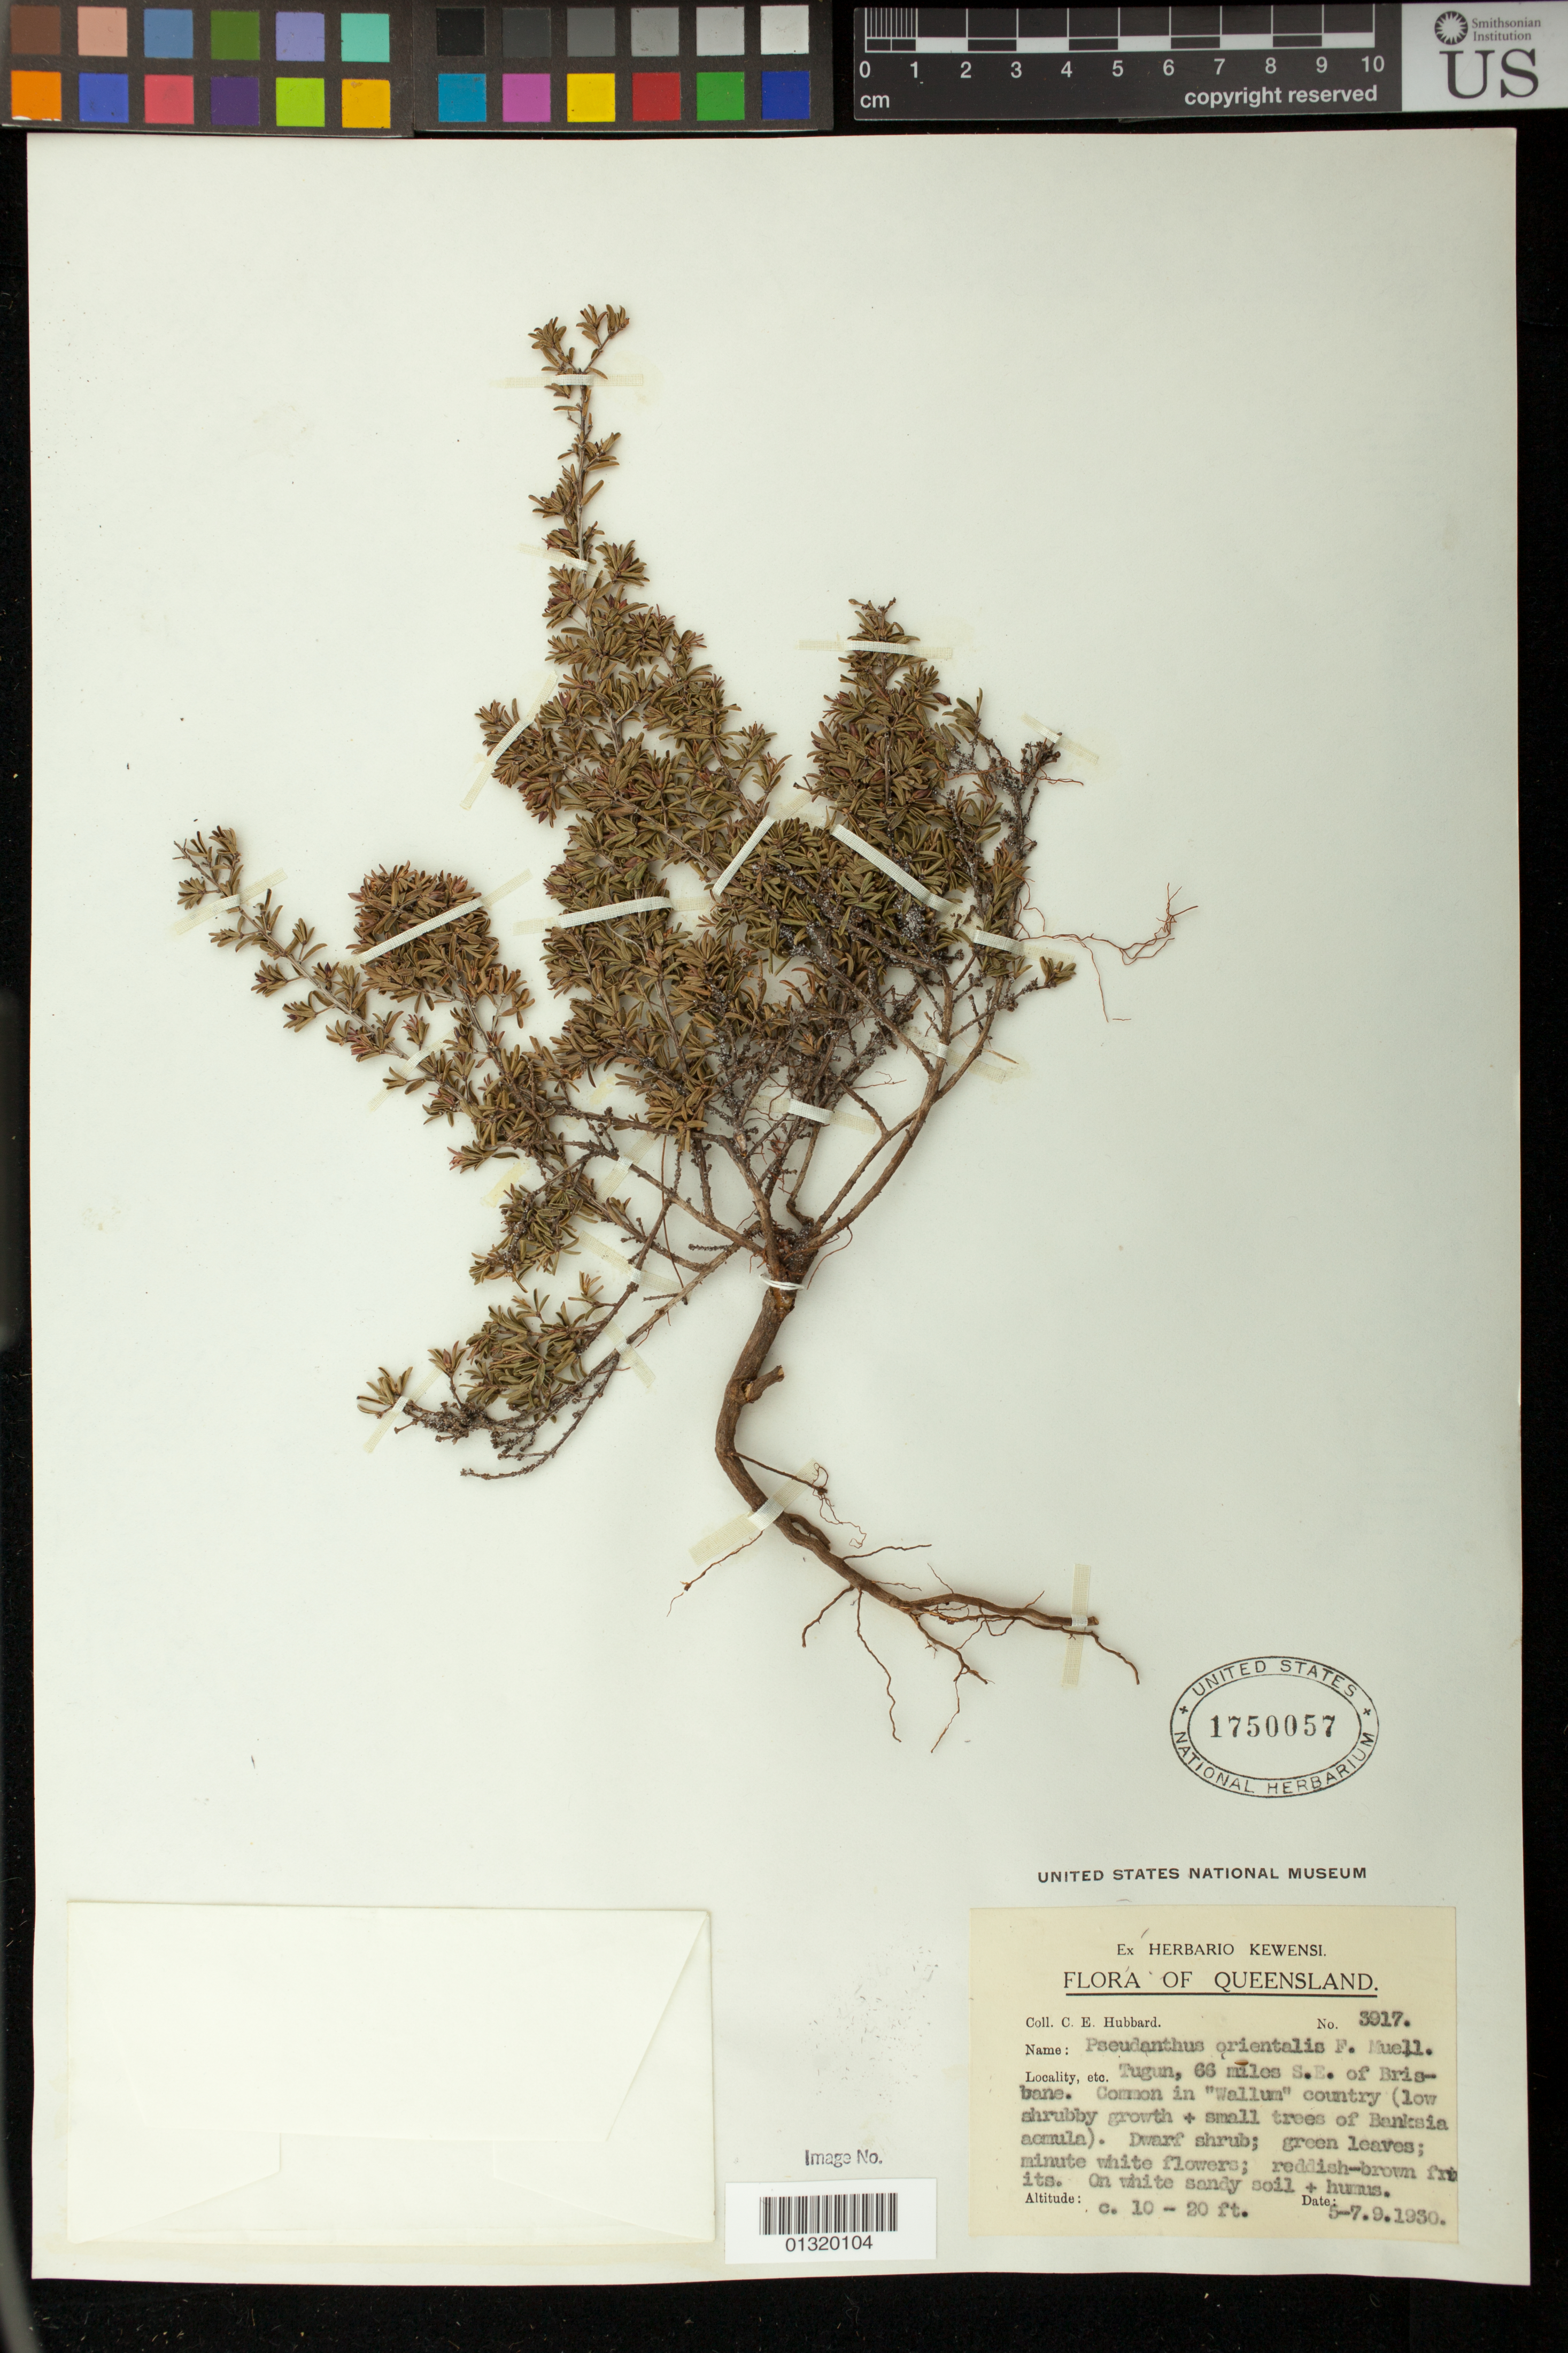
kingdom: Plantae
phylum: Tracheophyta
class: Magnoliopsida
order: Malpighiales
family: Picrodendraceae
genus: Pseudanthus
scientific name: Pseudanthus divaricatissimus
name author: (Müll. Arg.) Benth.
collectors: C. E. Hubbard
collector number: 3917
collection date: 1930-09-05/1930-09-07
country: Australia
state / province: Queensland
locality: Tugun, 66 miles S.E. of Brisbane.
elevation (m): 3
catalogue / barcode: US 1750057